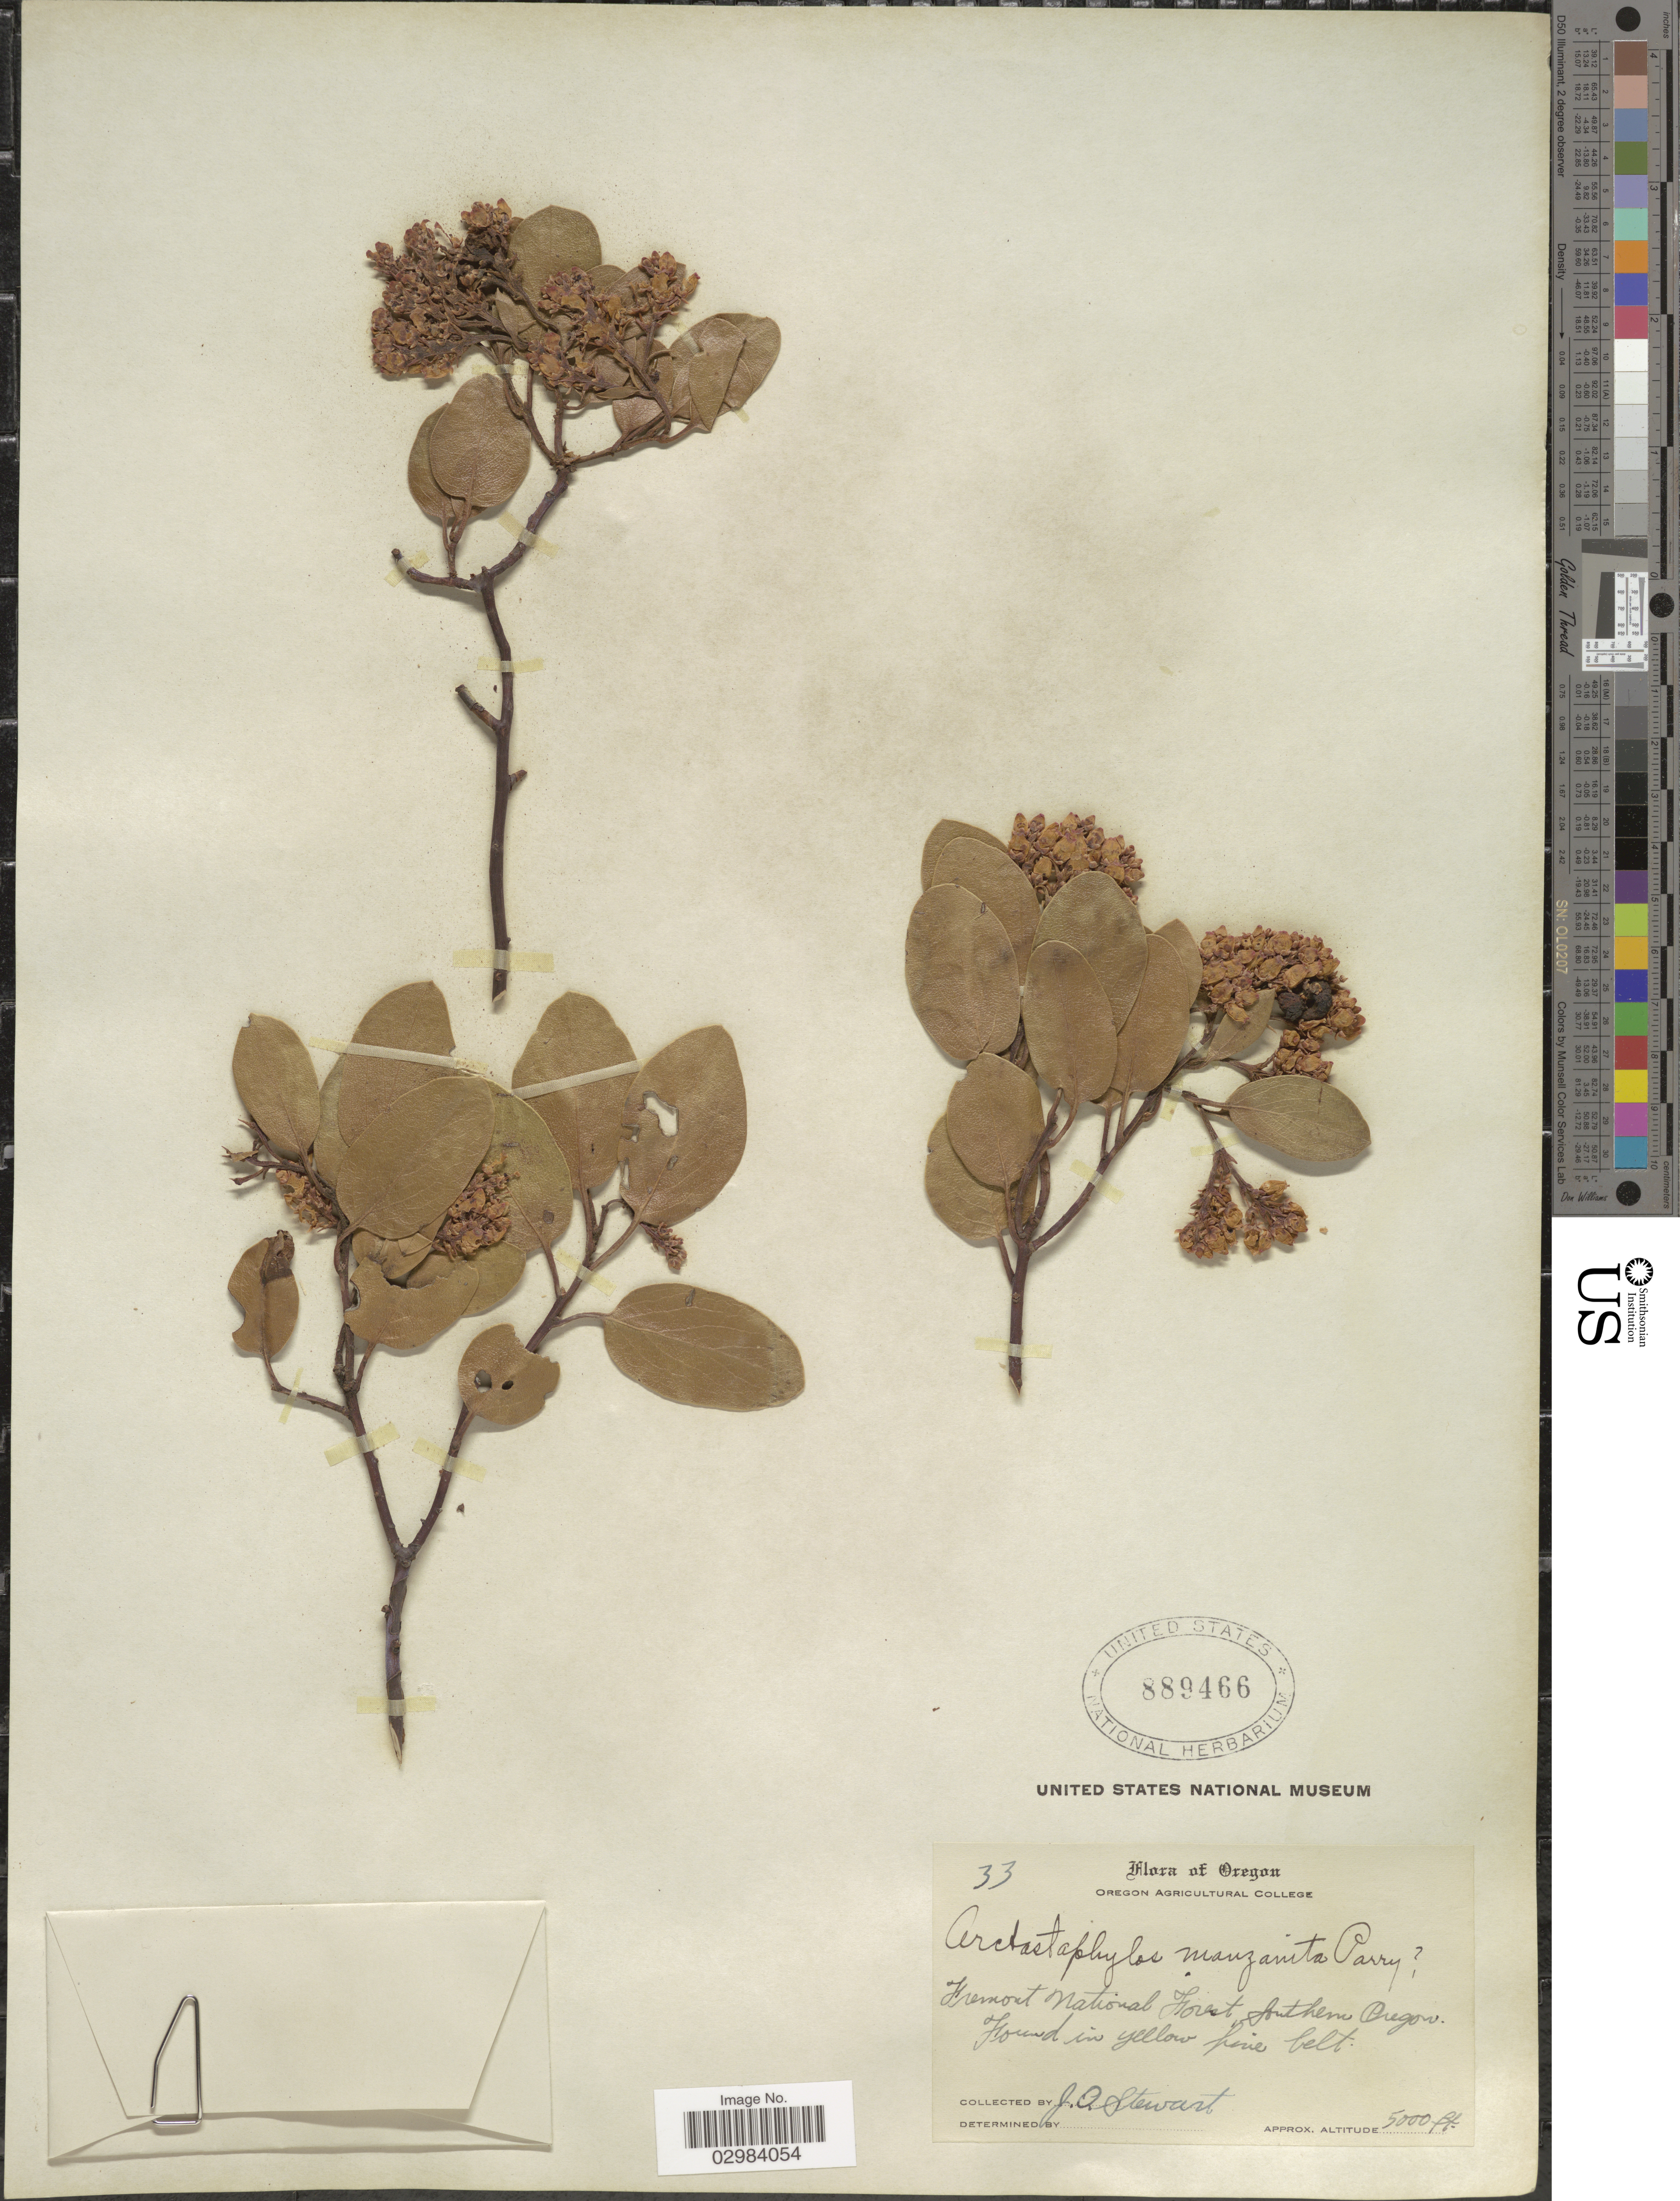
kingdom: Plantae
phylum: Tracheophyta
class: Magnoliopsida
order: Ericales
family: Ericaceae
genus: Arctostaphylos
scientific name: Arctostaphylos manzanita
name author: Parry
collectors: J. A. Stewart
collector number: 33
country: United States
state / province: Oregon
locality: Fremont National Forest Southern Oregon.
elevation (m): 1524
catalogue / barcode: US 889466